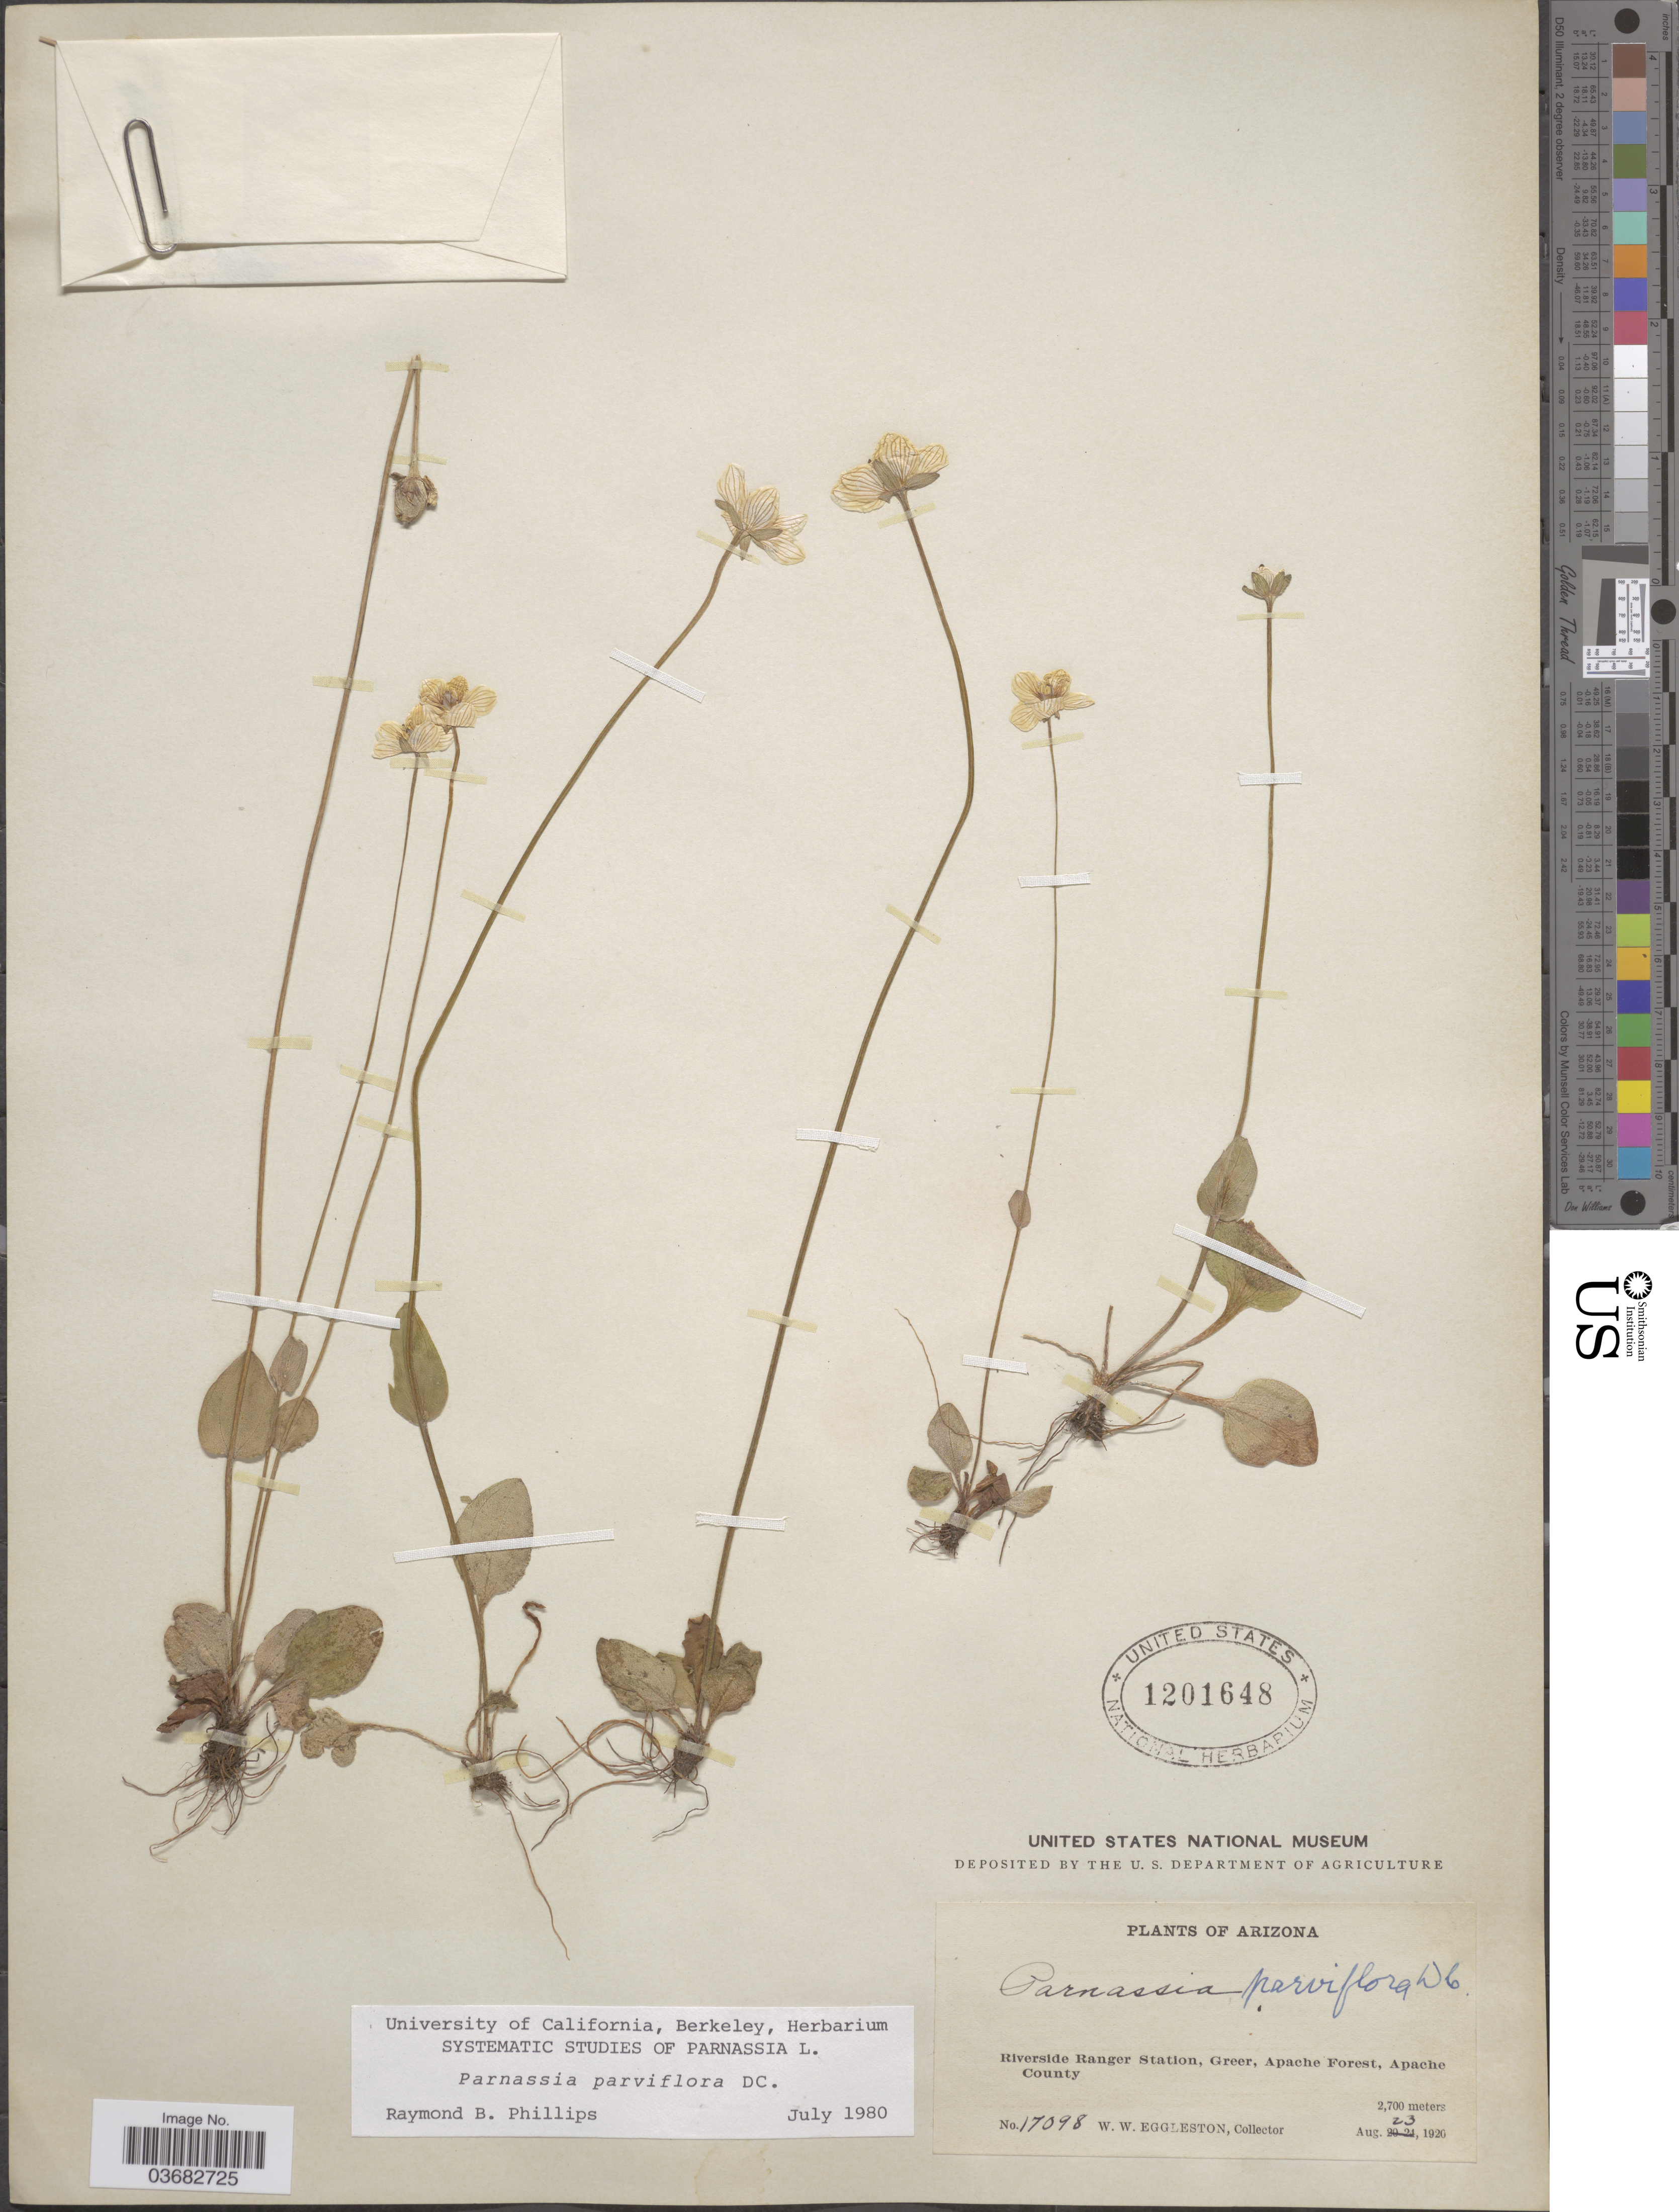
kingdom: Plantae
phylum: Tracheophyta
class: Magnoliopsida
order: Celastrales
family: Parnassiaceae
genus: Parnassia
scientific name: Parnassia parviflora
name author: DC.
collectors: W. W. Eggleston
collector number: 17098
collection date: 1920-08-23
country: United States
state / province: Arizona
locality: Riverside Ranger Station, Greer, Apache Forest, Apache County.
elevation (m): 2700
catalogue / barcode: US 1201648